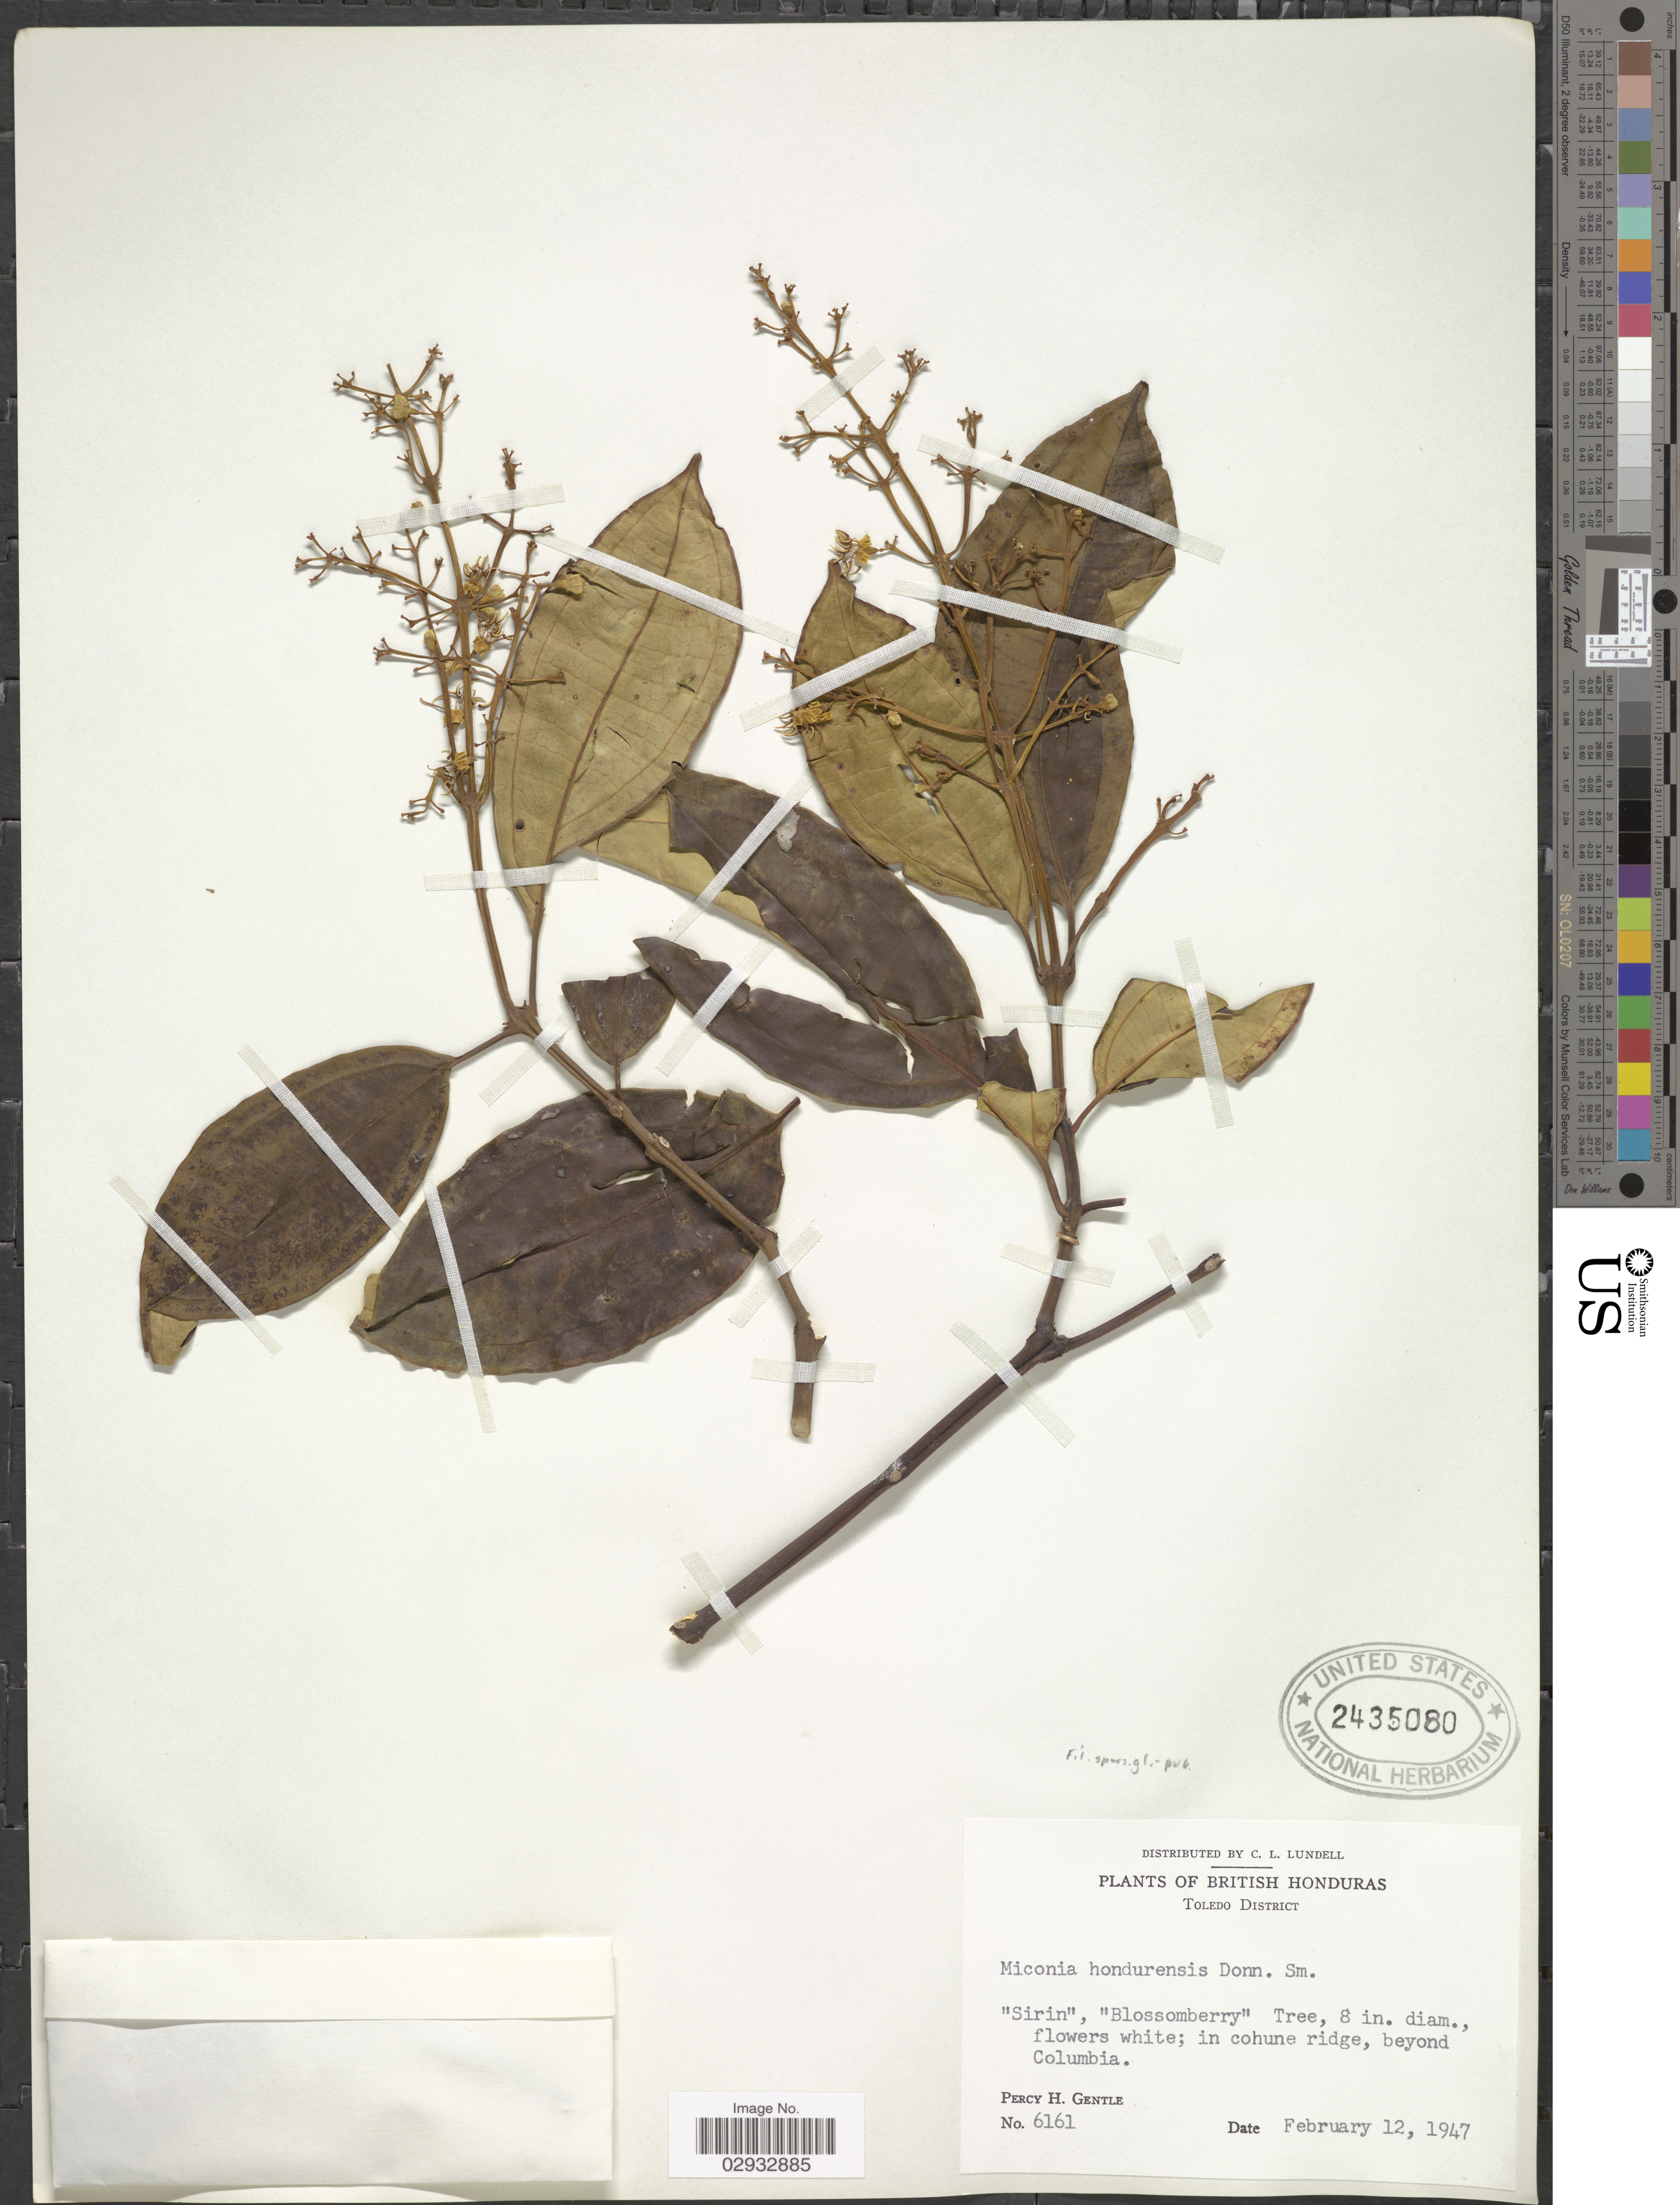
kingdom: Plantae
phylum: Tracheophyta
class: Magnoliopsida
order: Myrtales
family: Melastomataceae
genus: Miconia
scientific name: Miconia hondurensis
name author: Donn. Sm.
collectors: P. H. Gentle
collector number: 6161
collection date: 1947-02-12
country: Belize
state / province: Toledo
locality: British Honduras. Toledo District. In cohune ridge, beyond Columbia.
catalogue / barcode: US 2435080